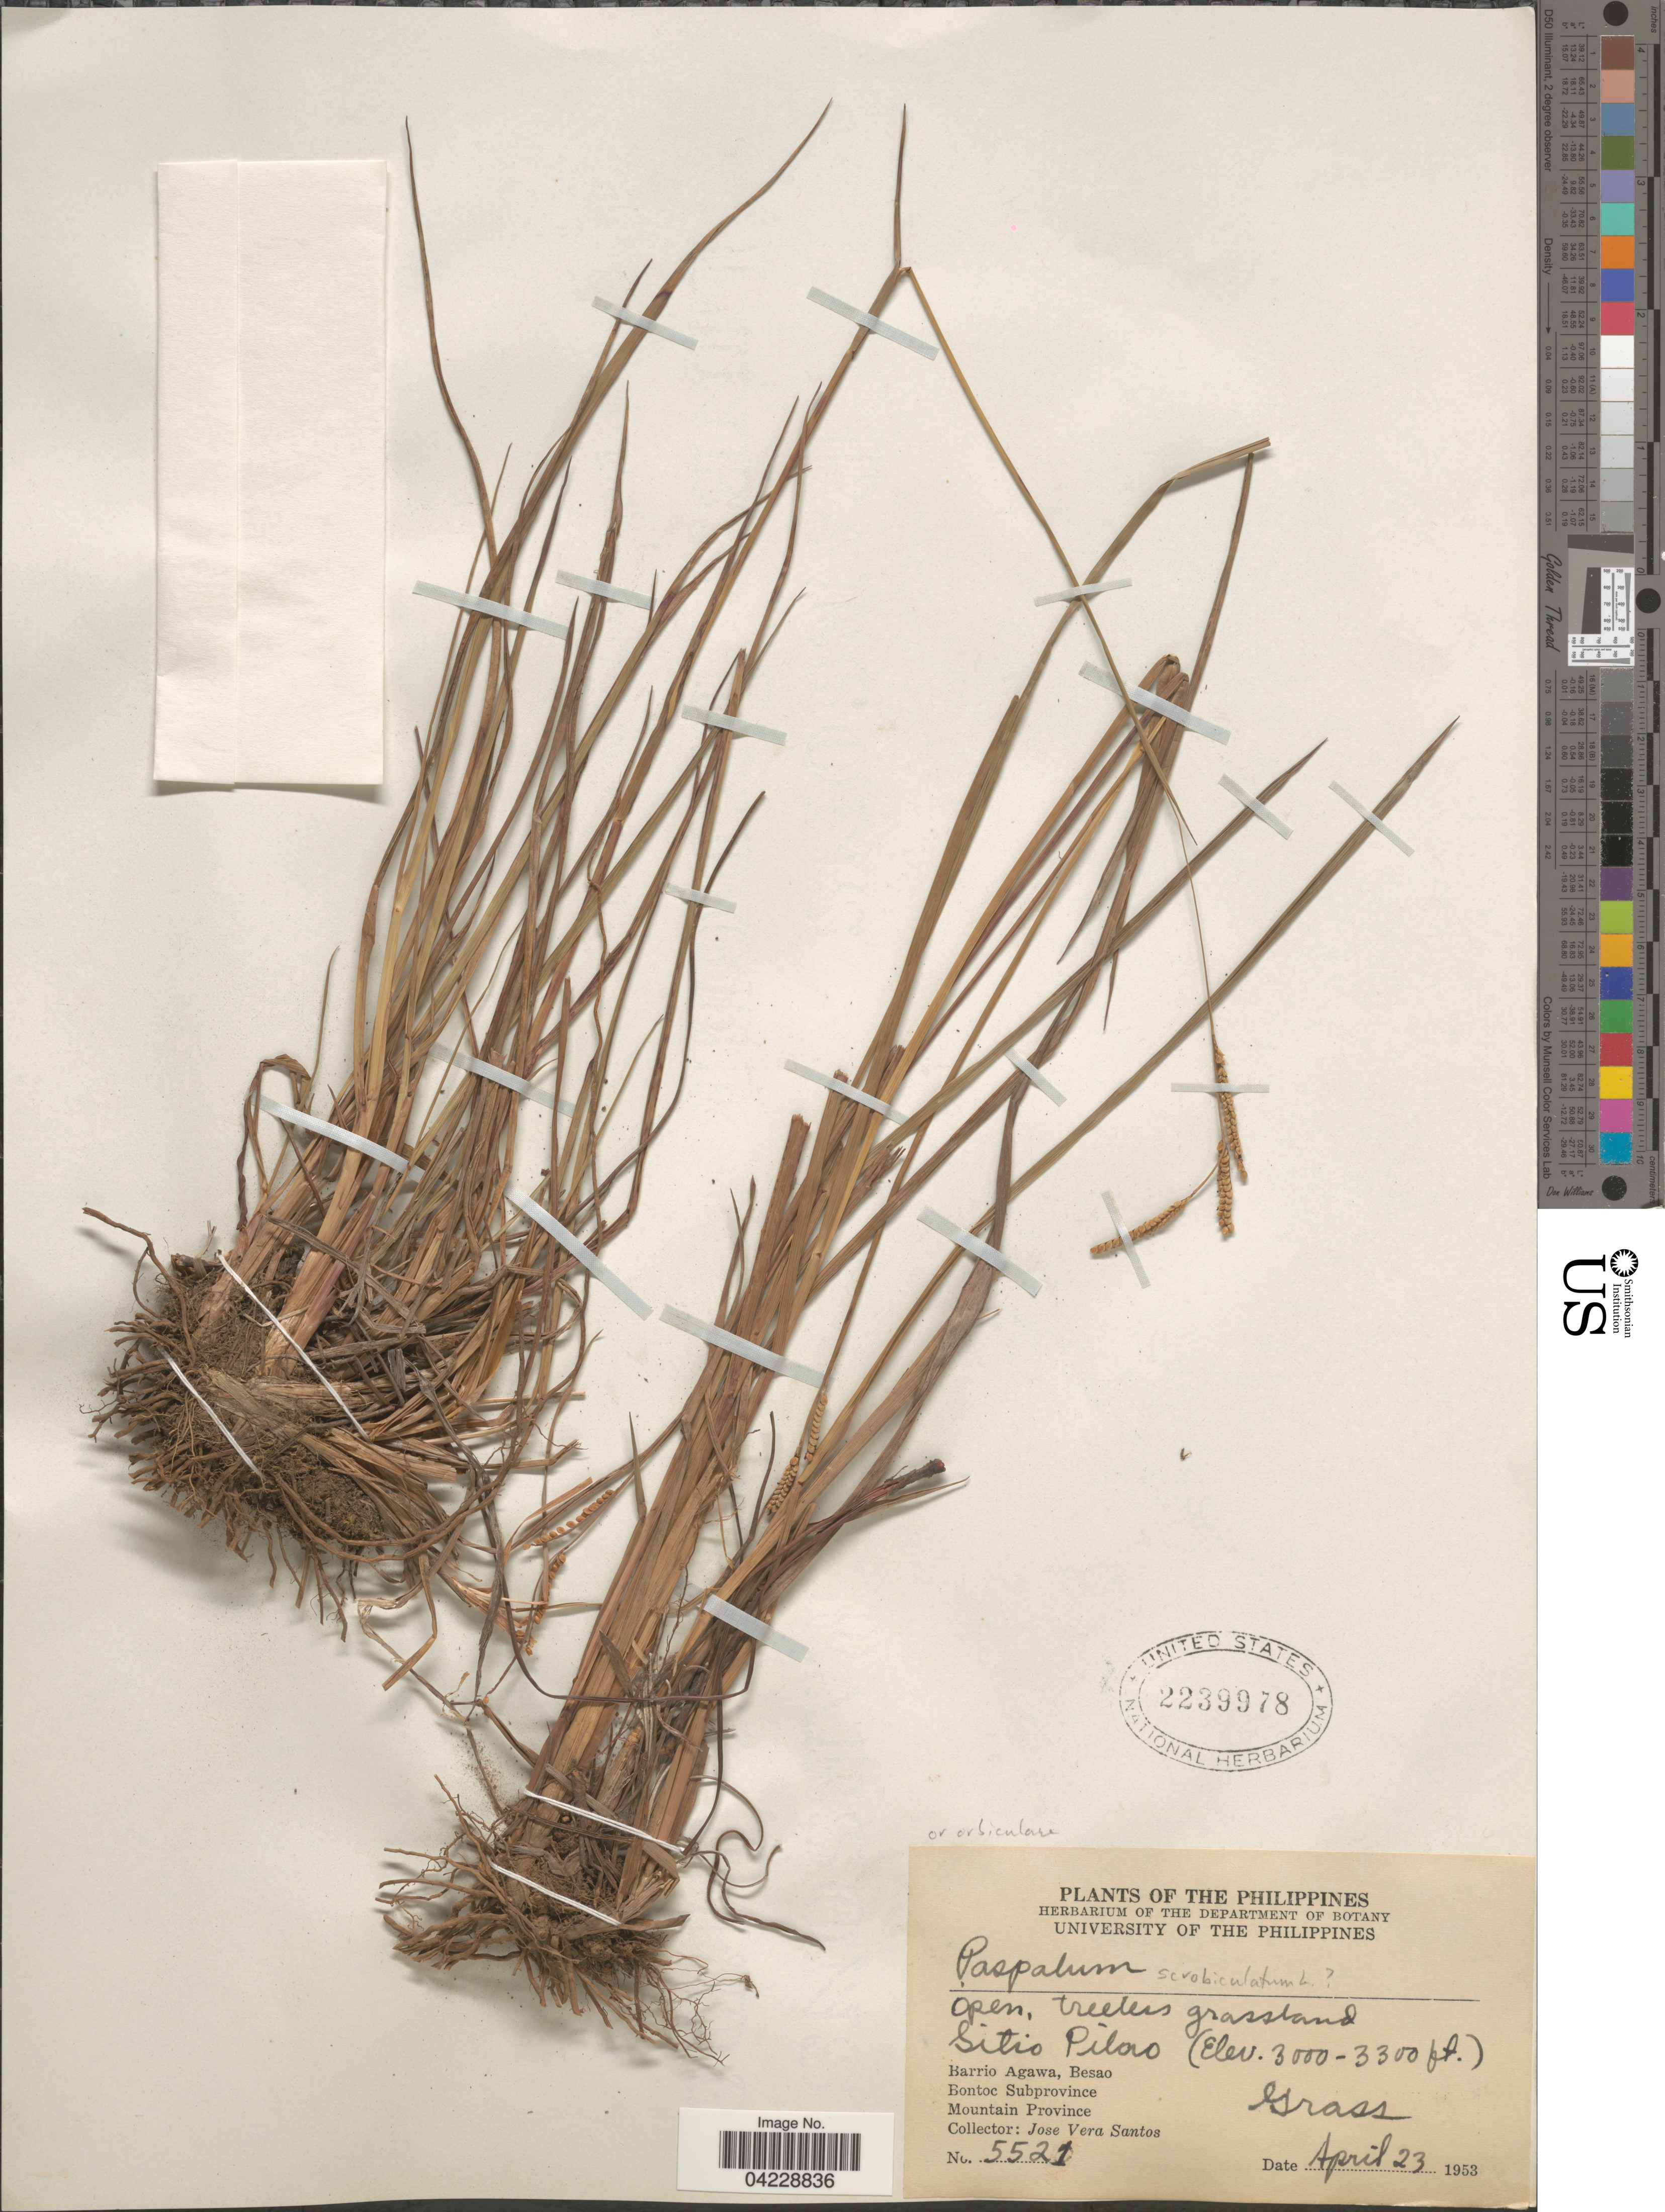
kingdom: Plantae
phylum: Tracheophyta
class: Liliopsida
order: Poales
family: Poaceae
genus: Paspalum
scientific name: Paspalum sp.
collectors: J. Vera Santos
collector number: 5521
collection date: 1953-04-23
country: Philippines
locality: Sitio Pilao. Barrio Agawa, Besao. Bontoc Subprovince. Mountain Province.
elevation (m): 914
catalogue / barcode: US 2239978